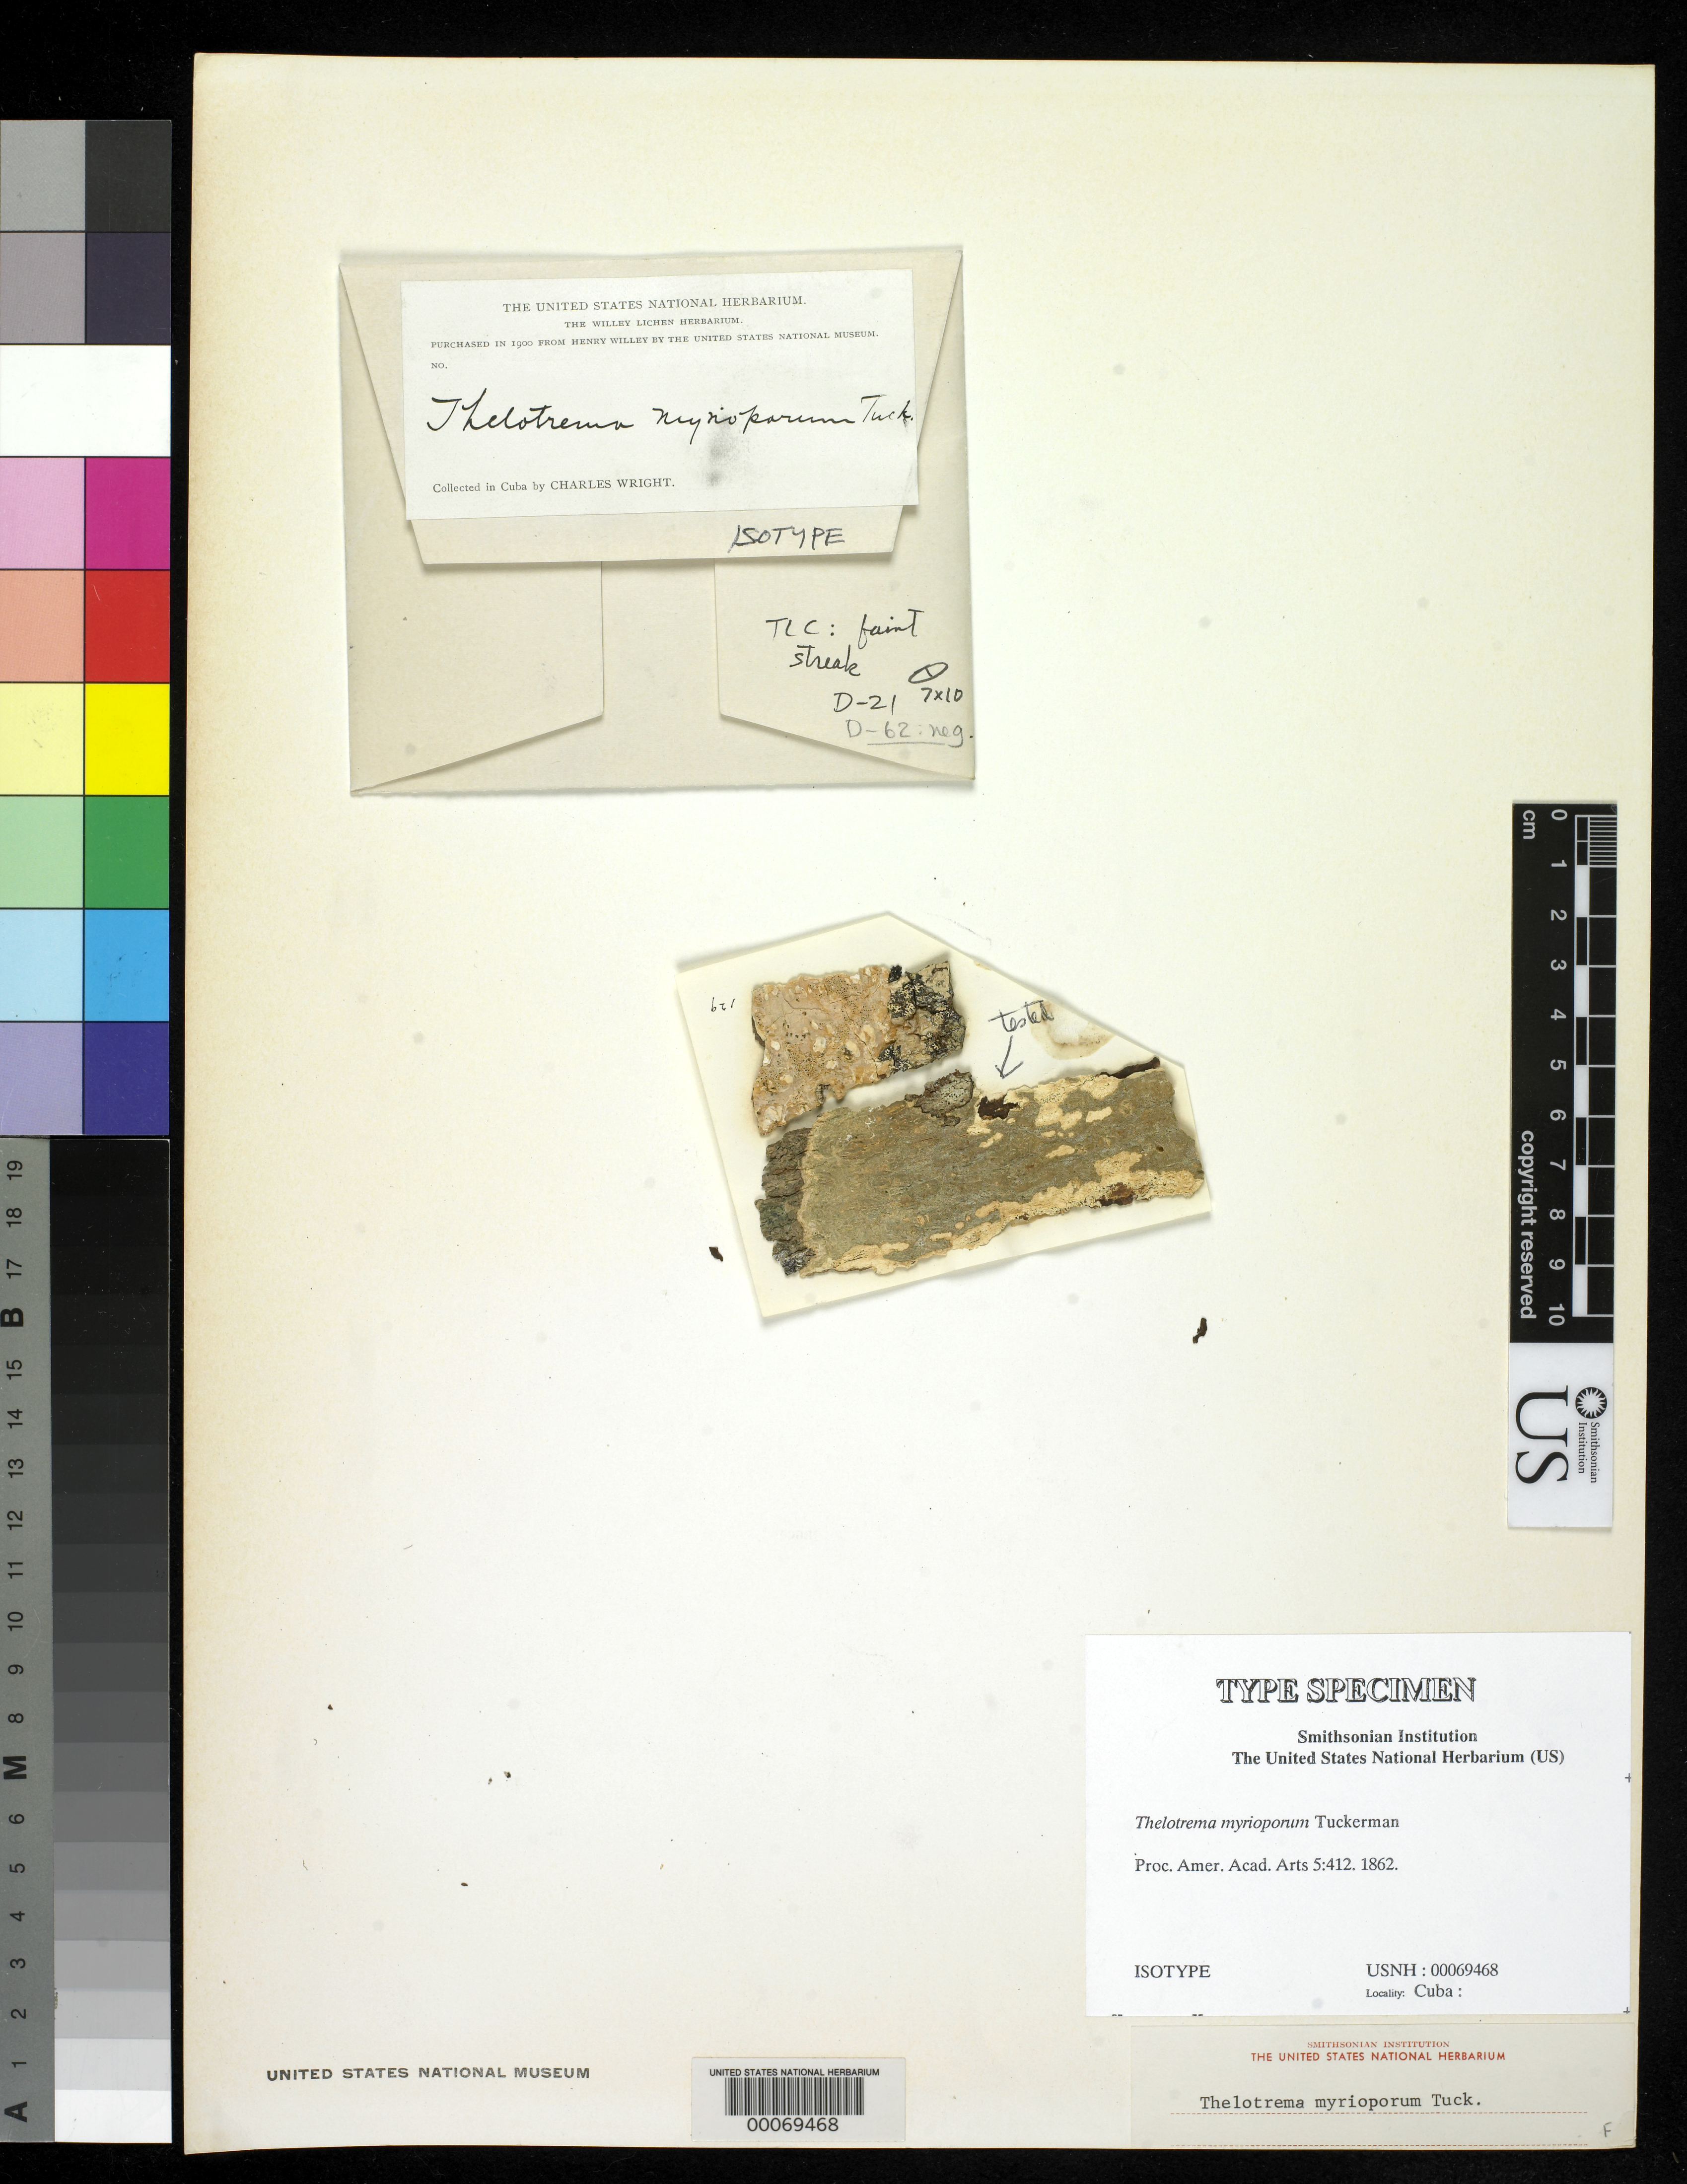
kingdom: Fungi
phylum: Ascomycota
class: Lecanoromycetes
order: Ostropales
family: Graphidaceae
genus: Thelotrema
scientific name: Thelotrema myrioporum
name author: Tuck.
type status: Isotype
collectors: C. Wright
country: Cuba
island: Greater Antilles